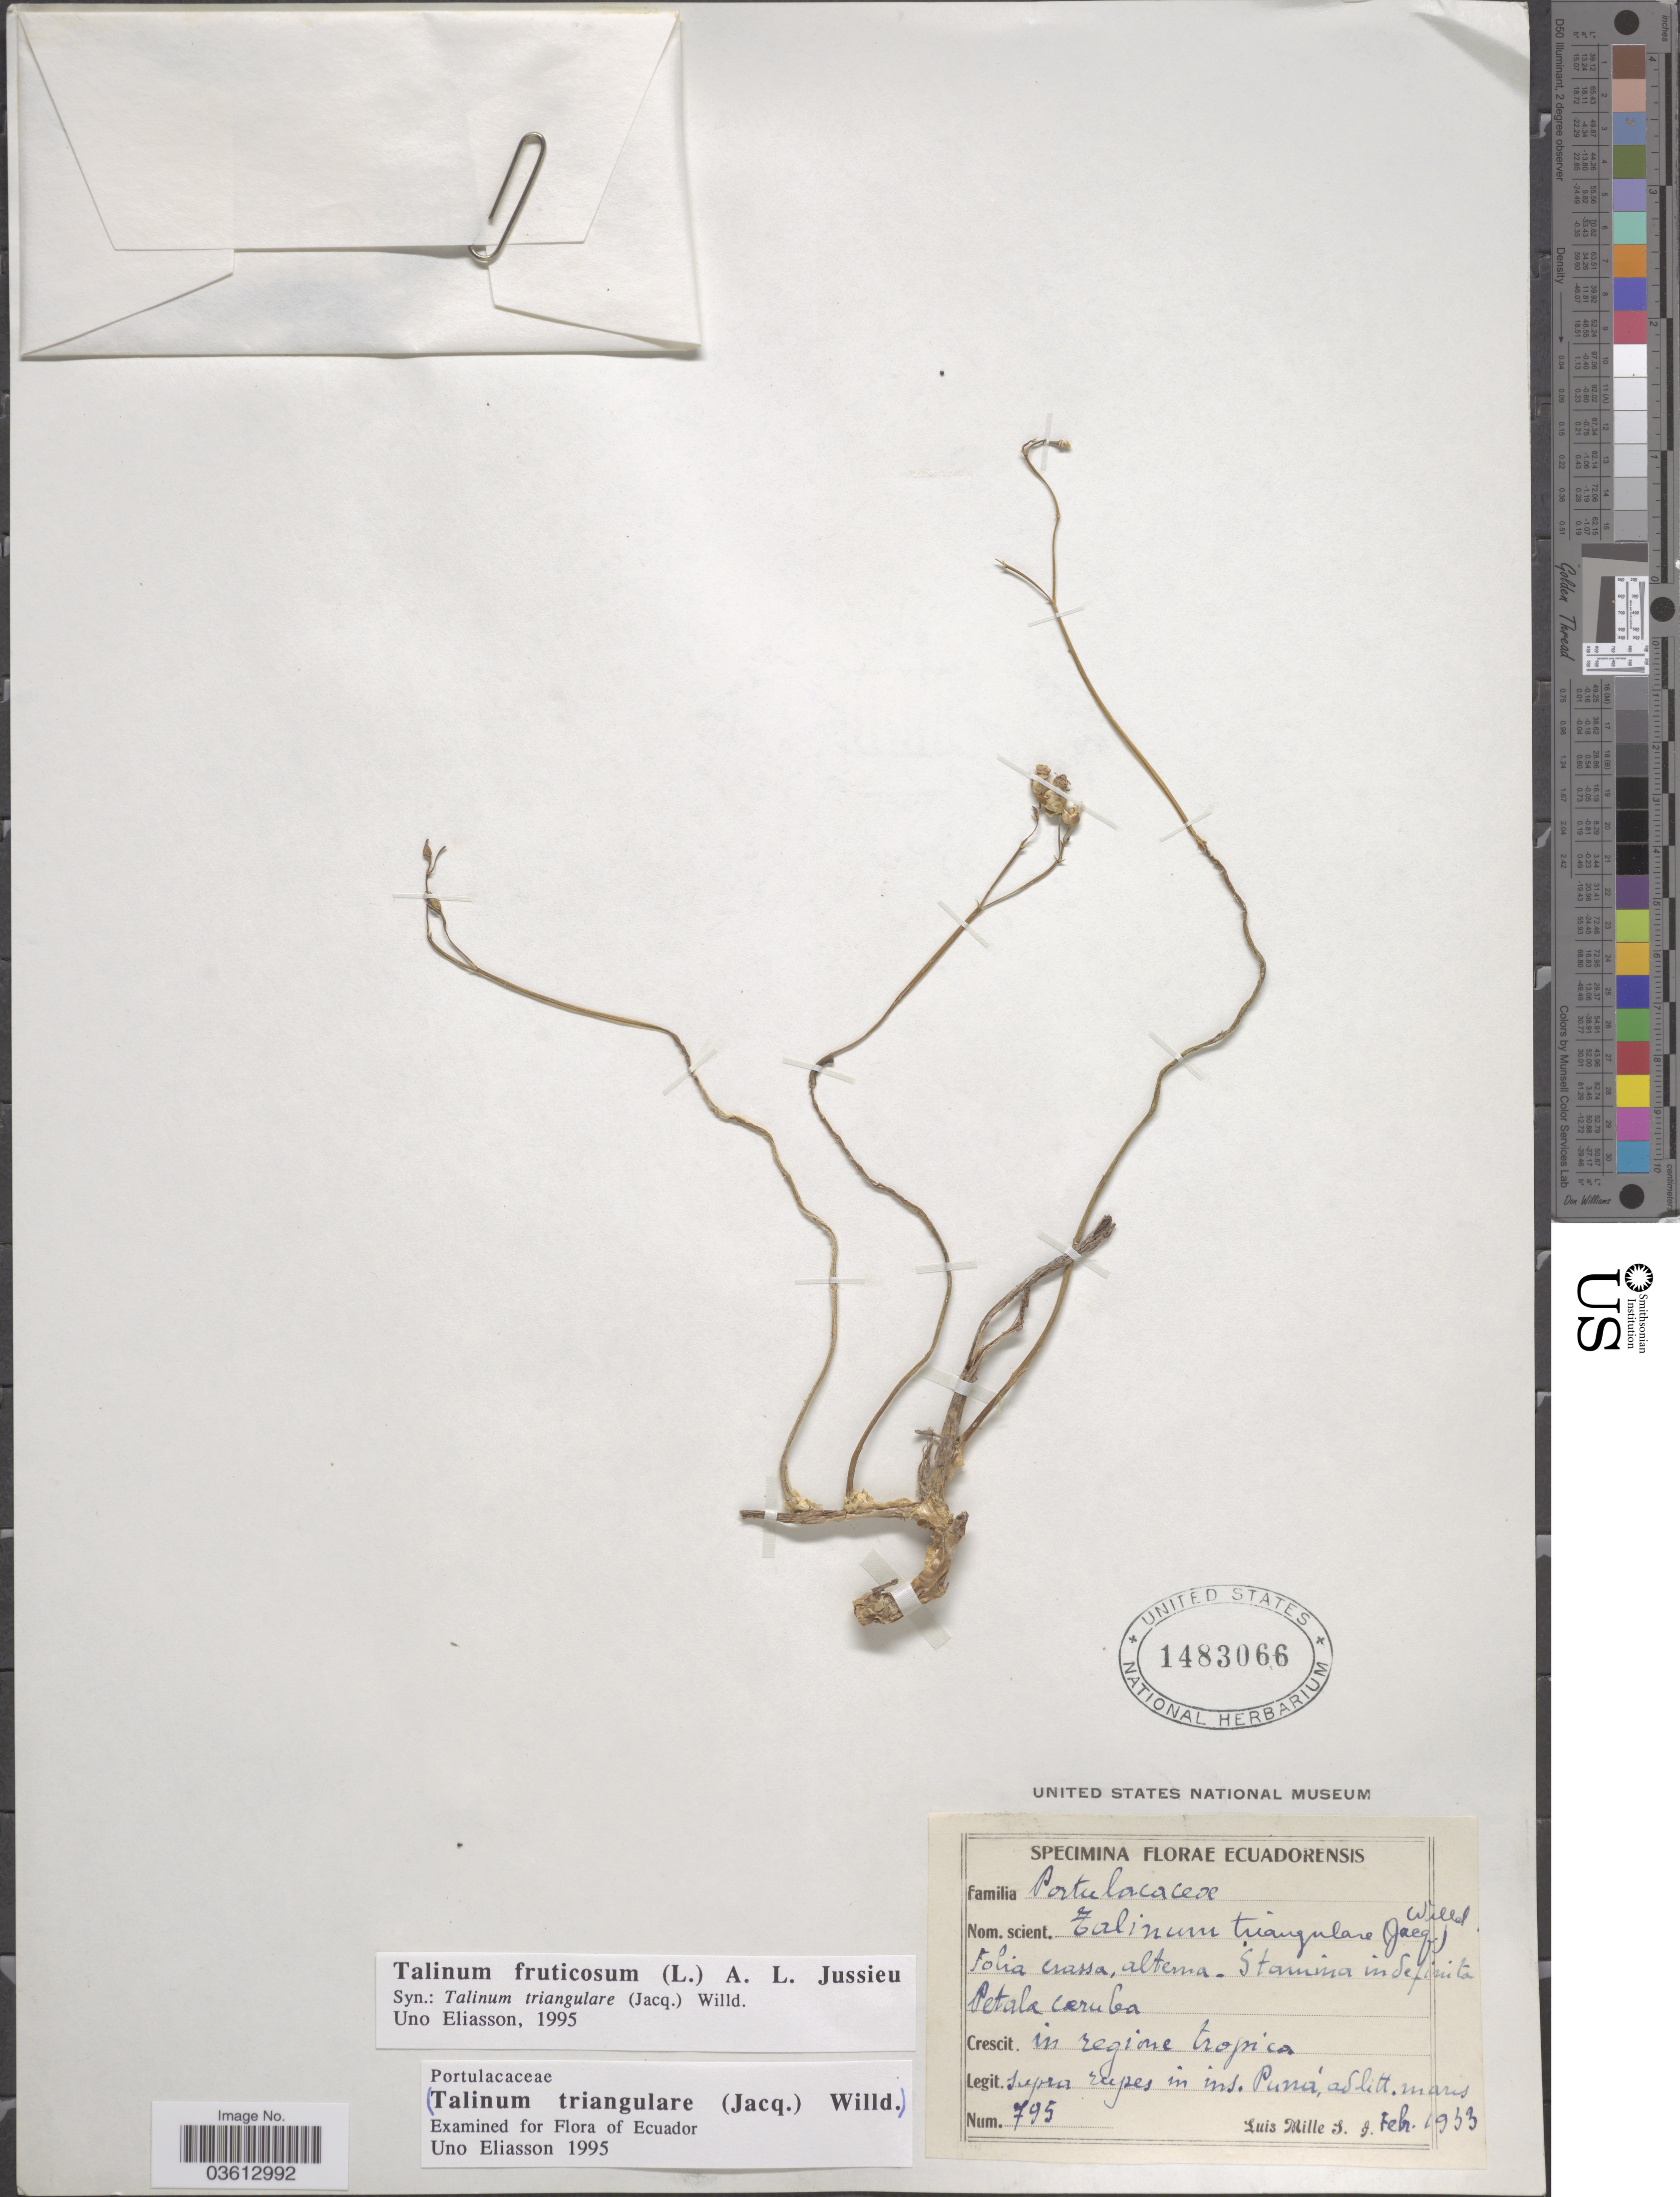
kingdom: Plantae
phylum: Tracheophyta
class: Magnoliopsida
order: Caryophyllales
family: Talinaceae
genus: Talinum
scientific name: Talinum fruticosum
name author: (L.) Juss.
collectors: L. Mille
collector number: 795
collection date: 1933-02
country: Ecuador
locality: Supra rupes in ins. Puná, ad litt. maris.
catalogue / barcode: US 1483066